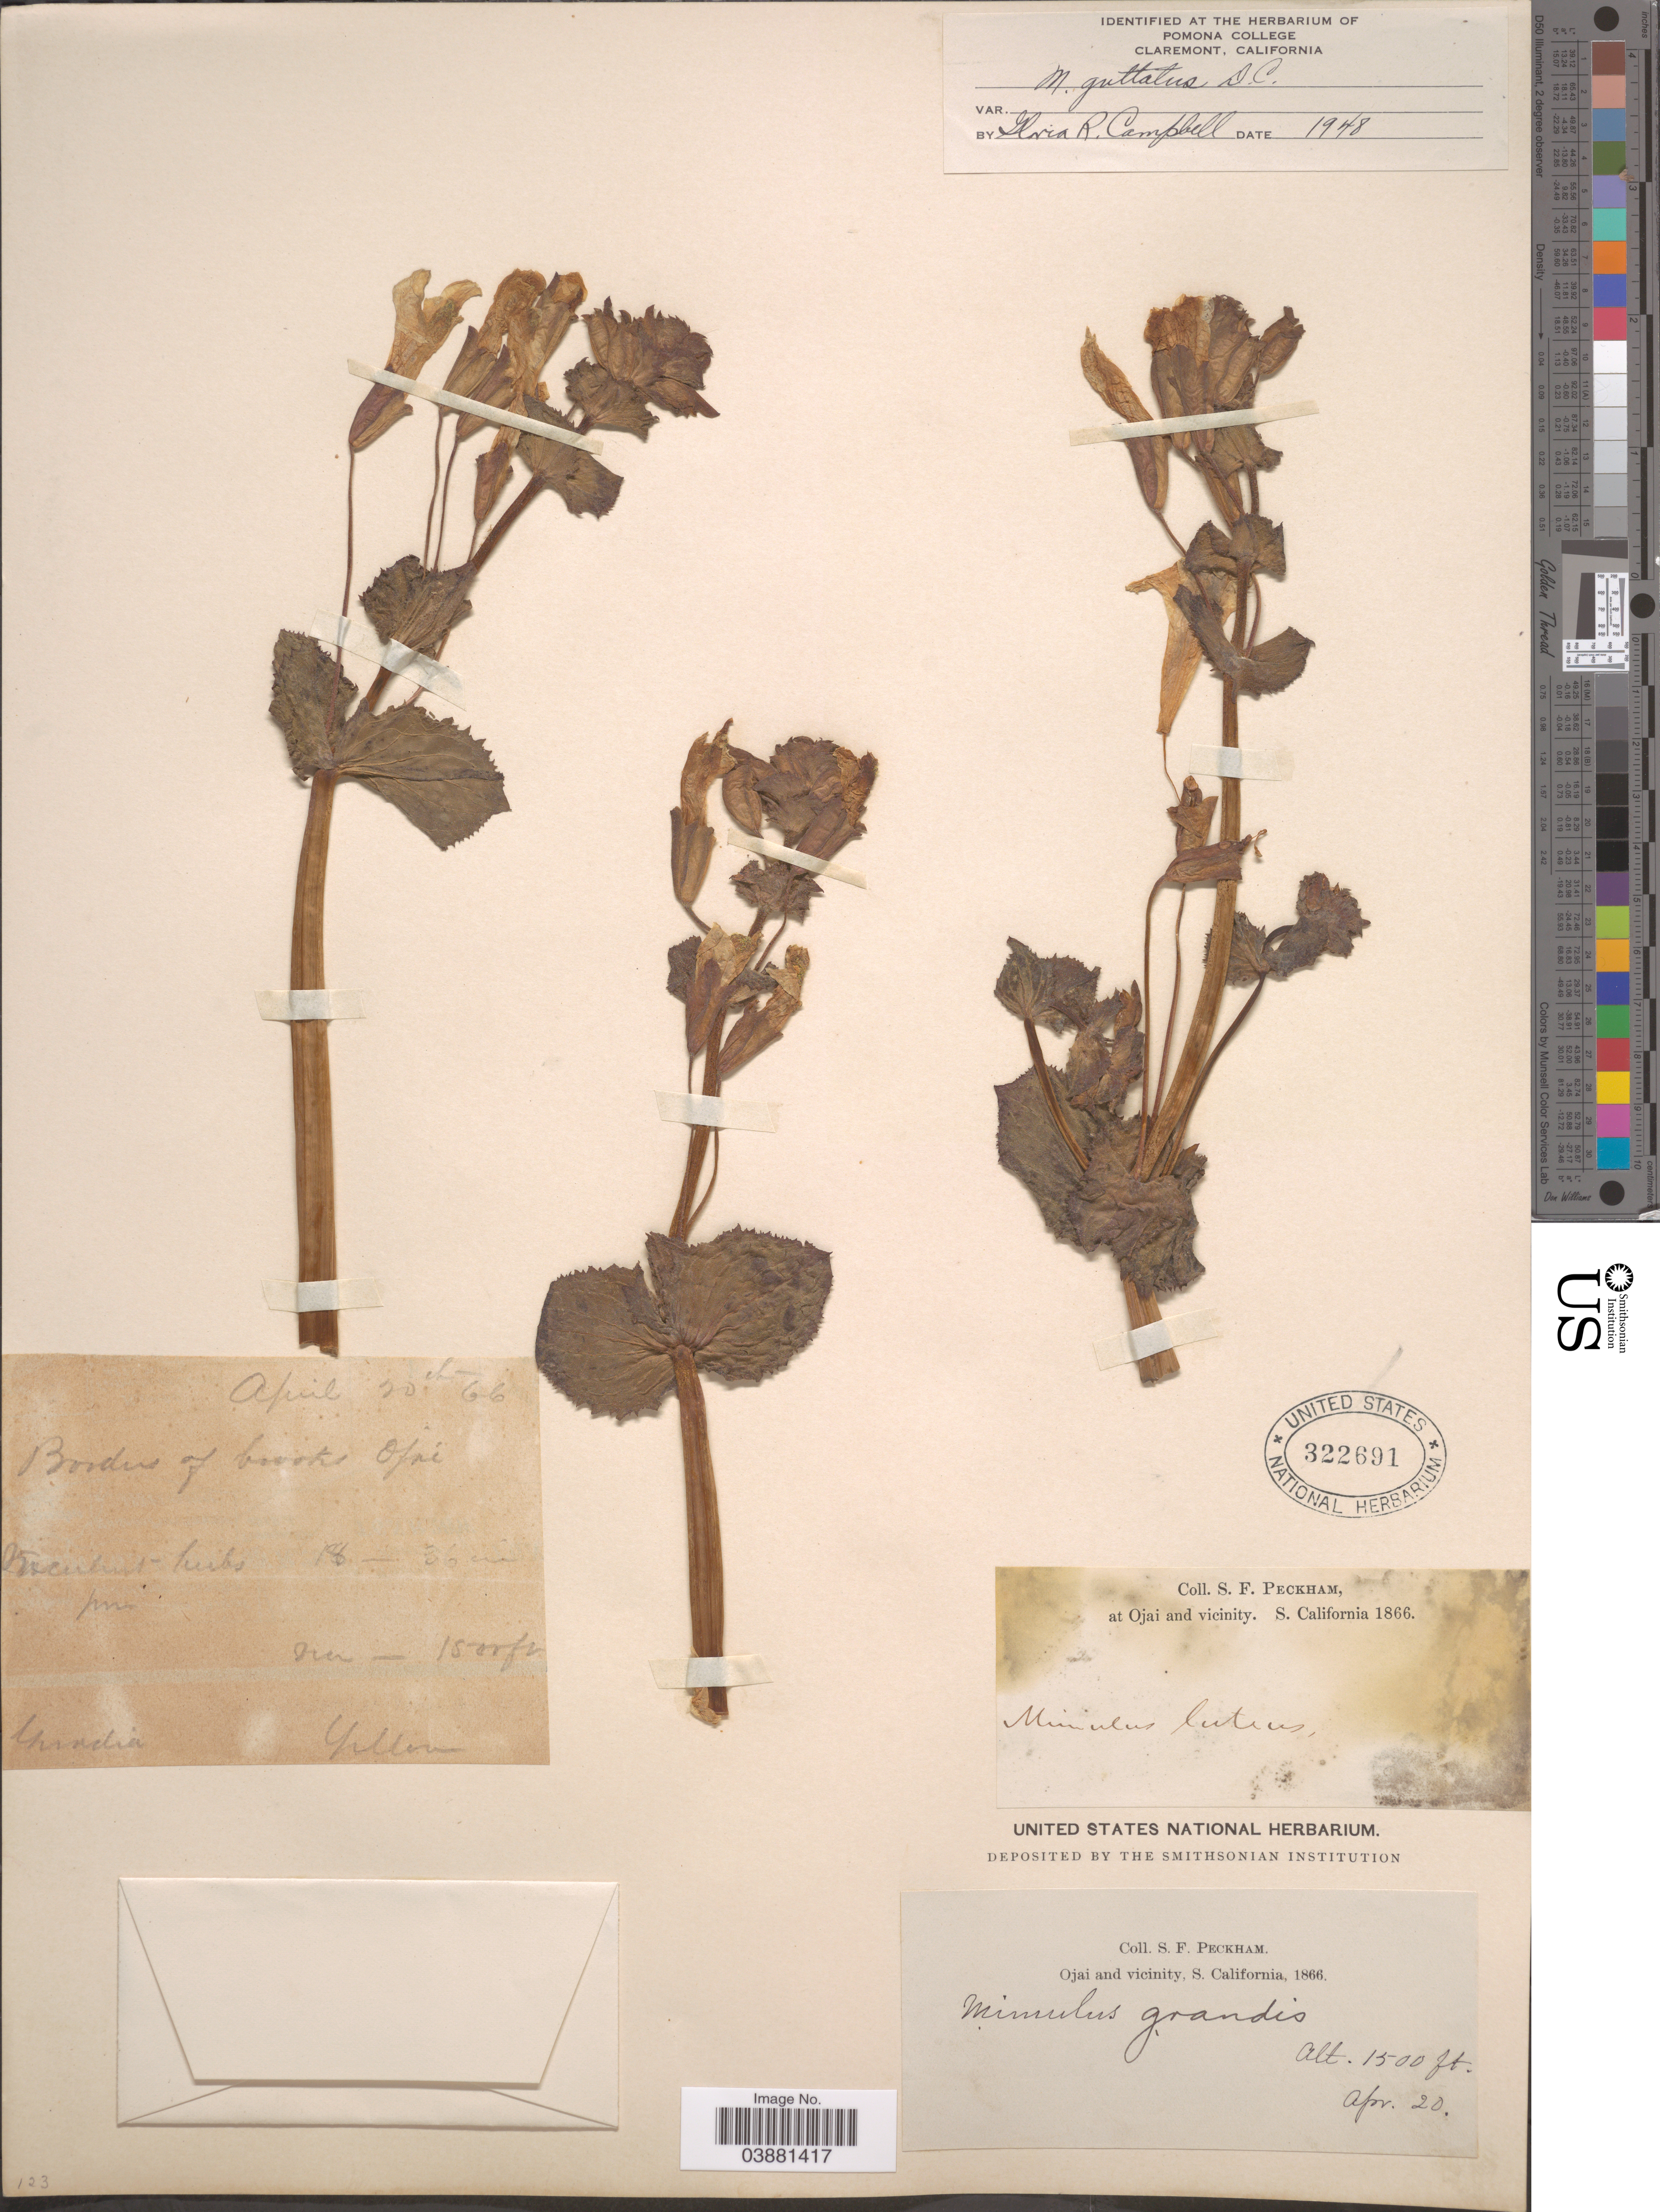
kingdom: Plantae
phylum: Tracheophyta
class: Magnoliopsida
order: Lamiales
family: Phrymaceae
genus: Mimulus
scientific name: Mimulus guttatus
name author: DC.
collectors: S. Peckham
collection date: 1866-04-20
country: United States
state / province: California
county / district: Ventura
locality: Ojai and Vicinity, S. California.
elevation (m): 457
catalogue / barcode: US 322691